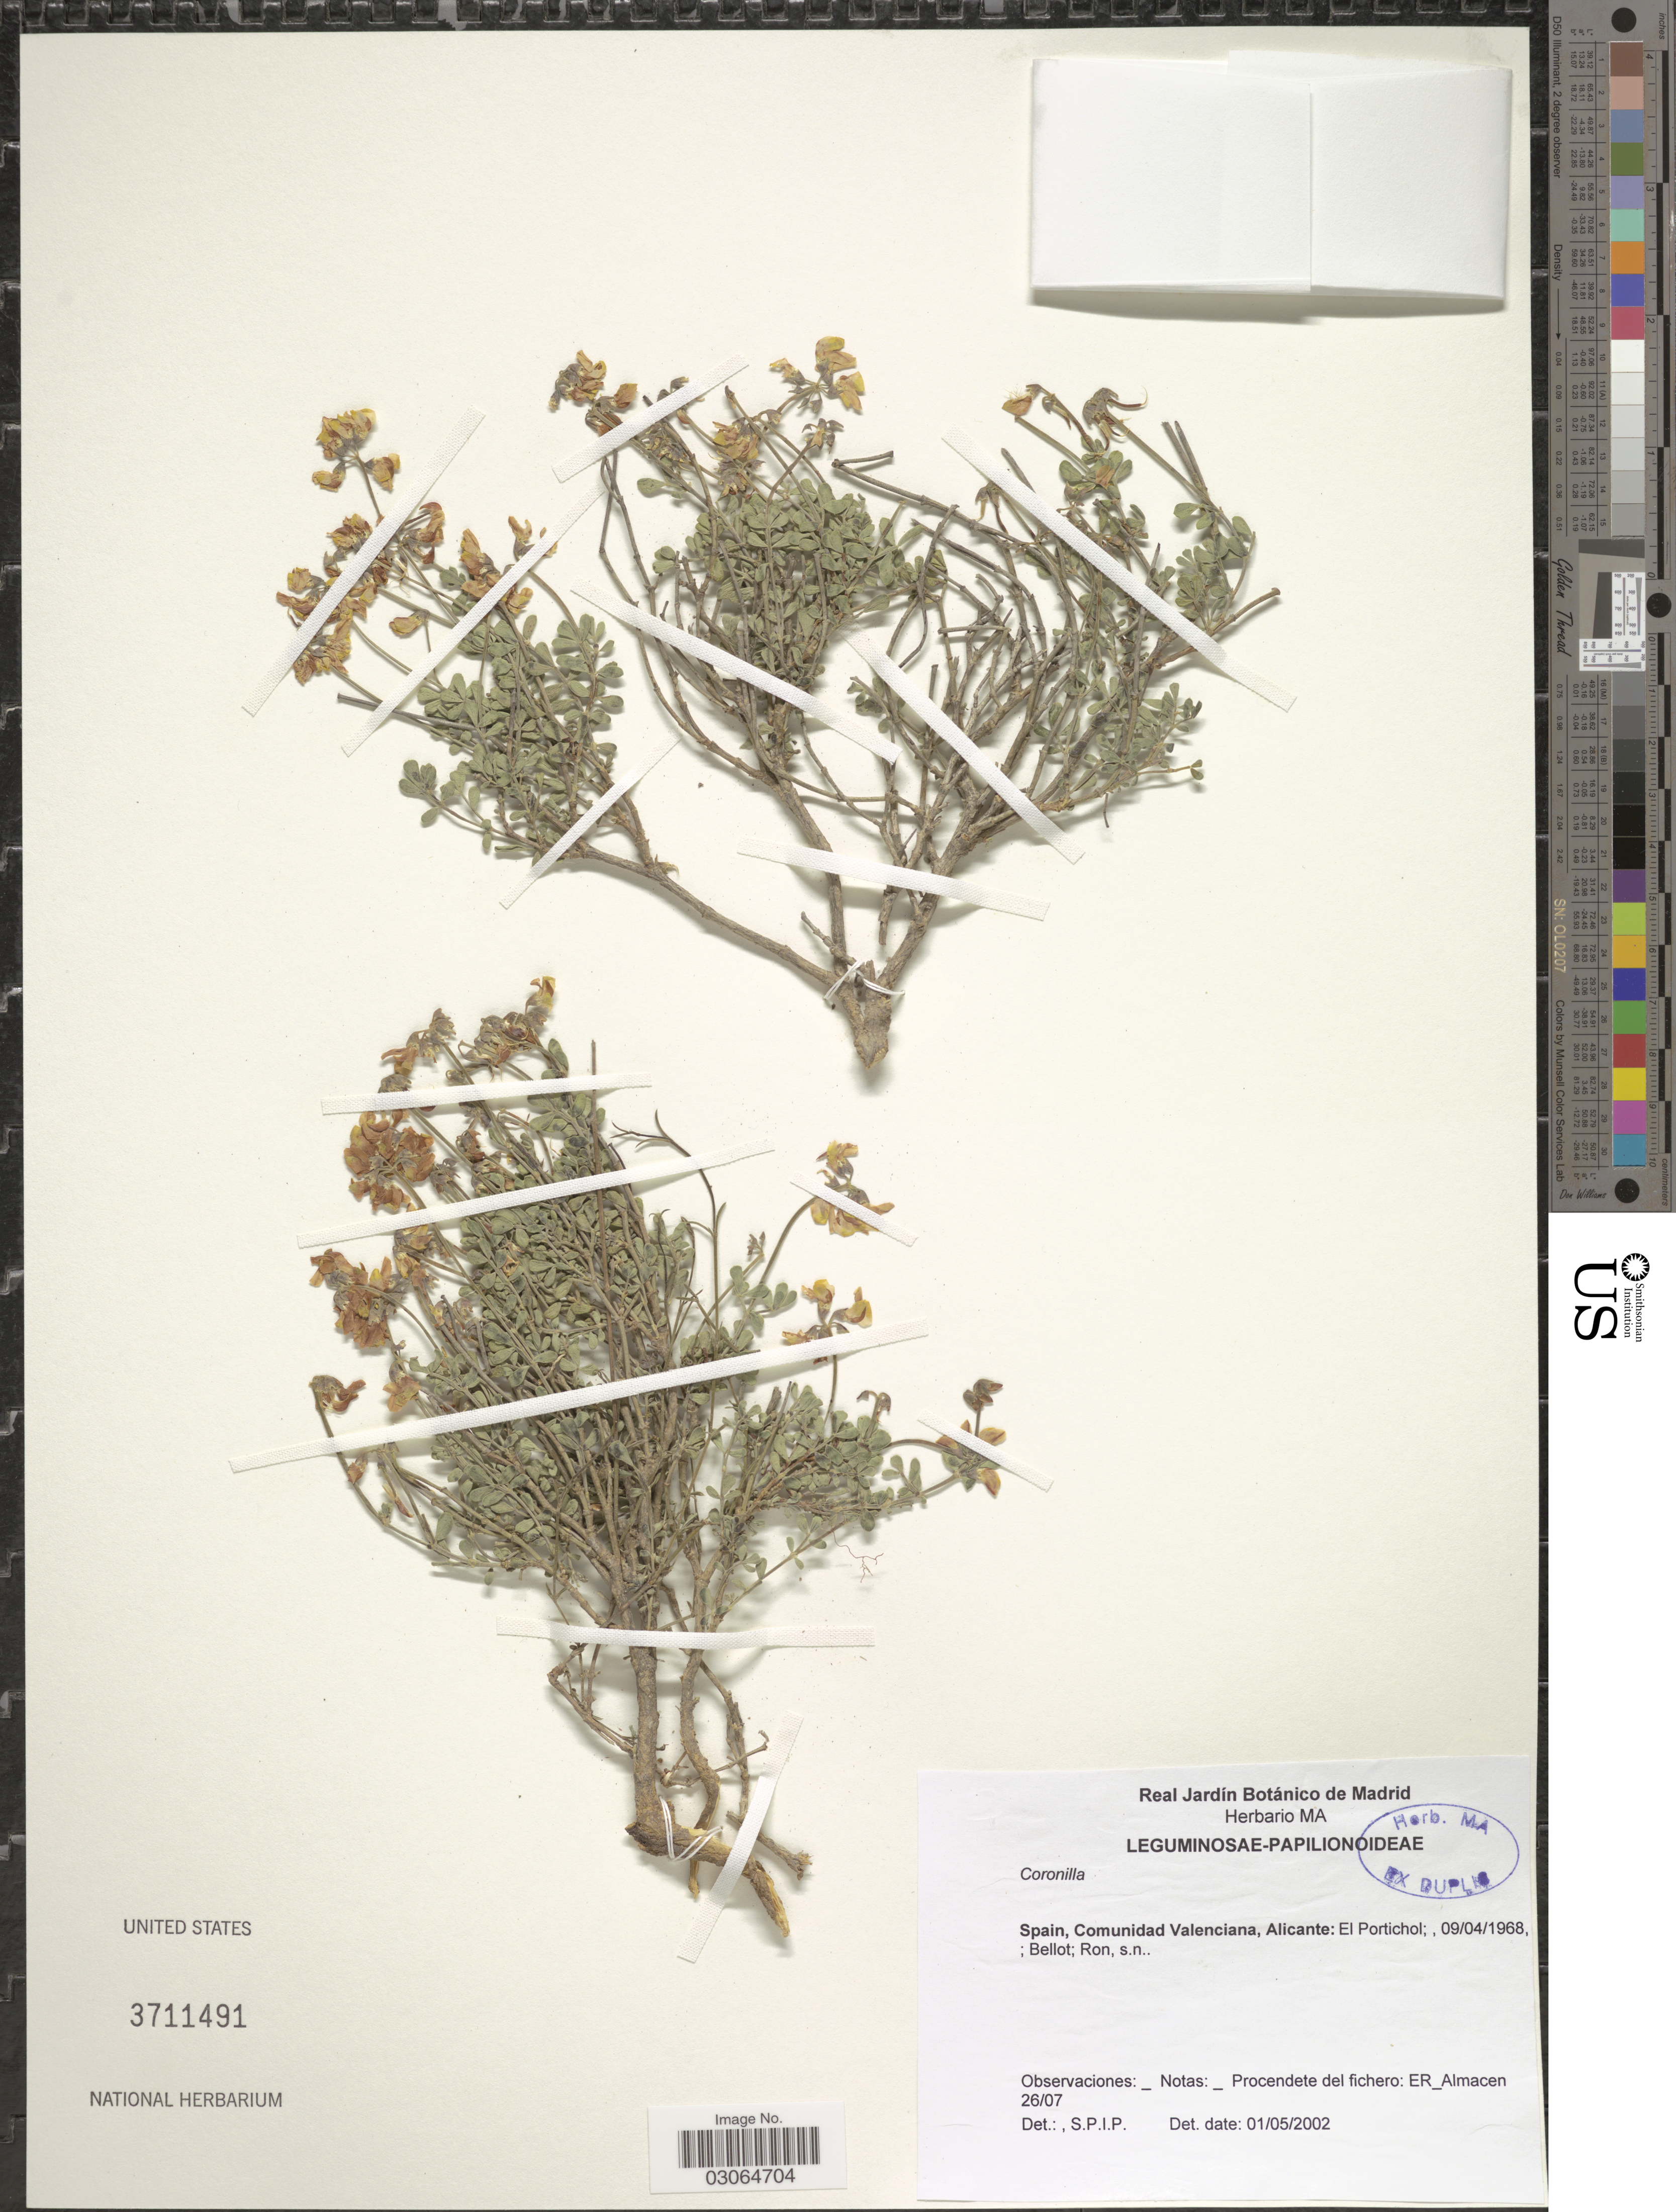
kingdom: Plantae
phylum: Tracheophyta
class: Magnoliopsida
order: Fabales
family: Fabaceae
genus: Coronilla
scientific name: Coronilla sp.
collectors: Bellot & Ron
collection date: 1968-04-09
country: Spain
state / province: Valenciana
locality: Comunidad Valenciana, Alicante: El Portichol.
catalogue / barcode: US 3711491